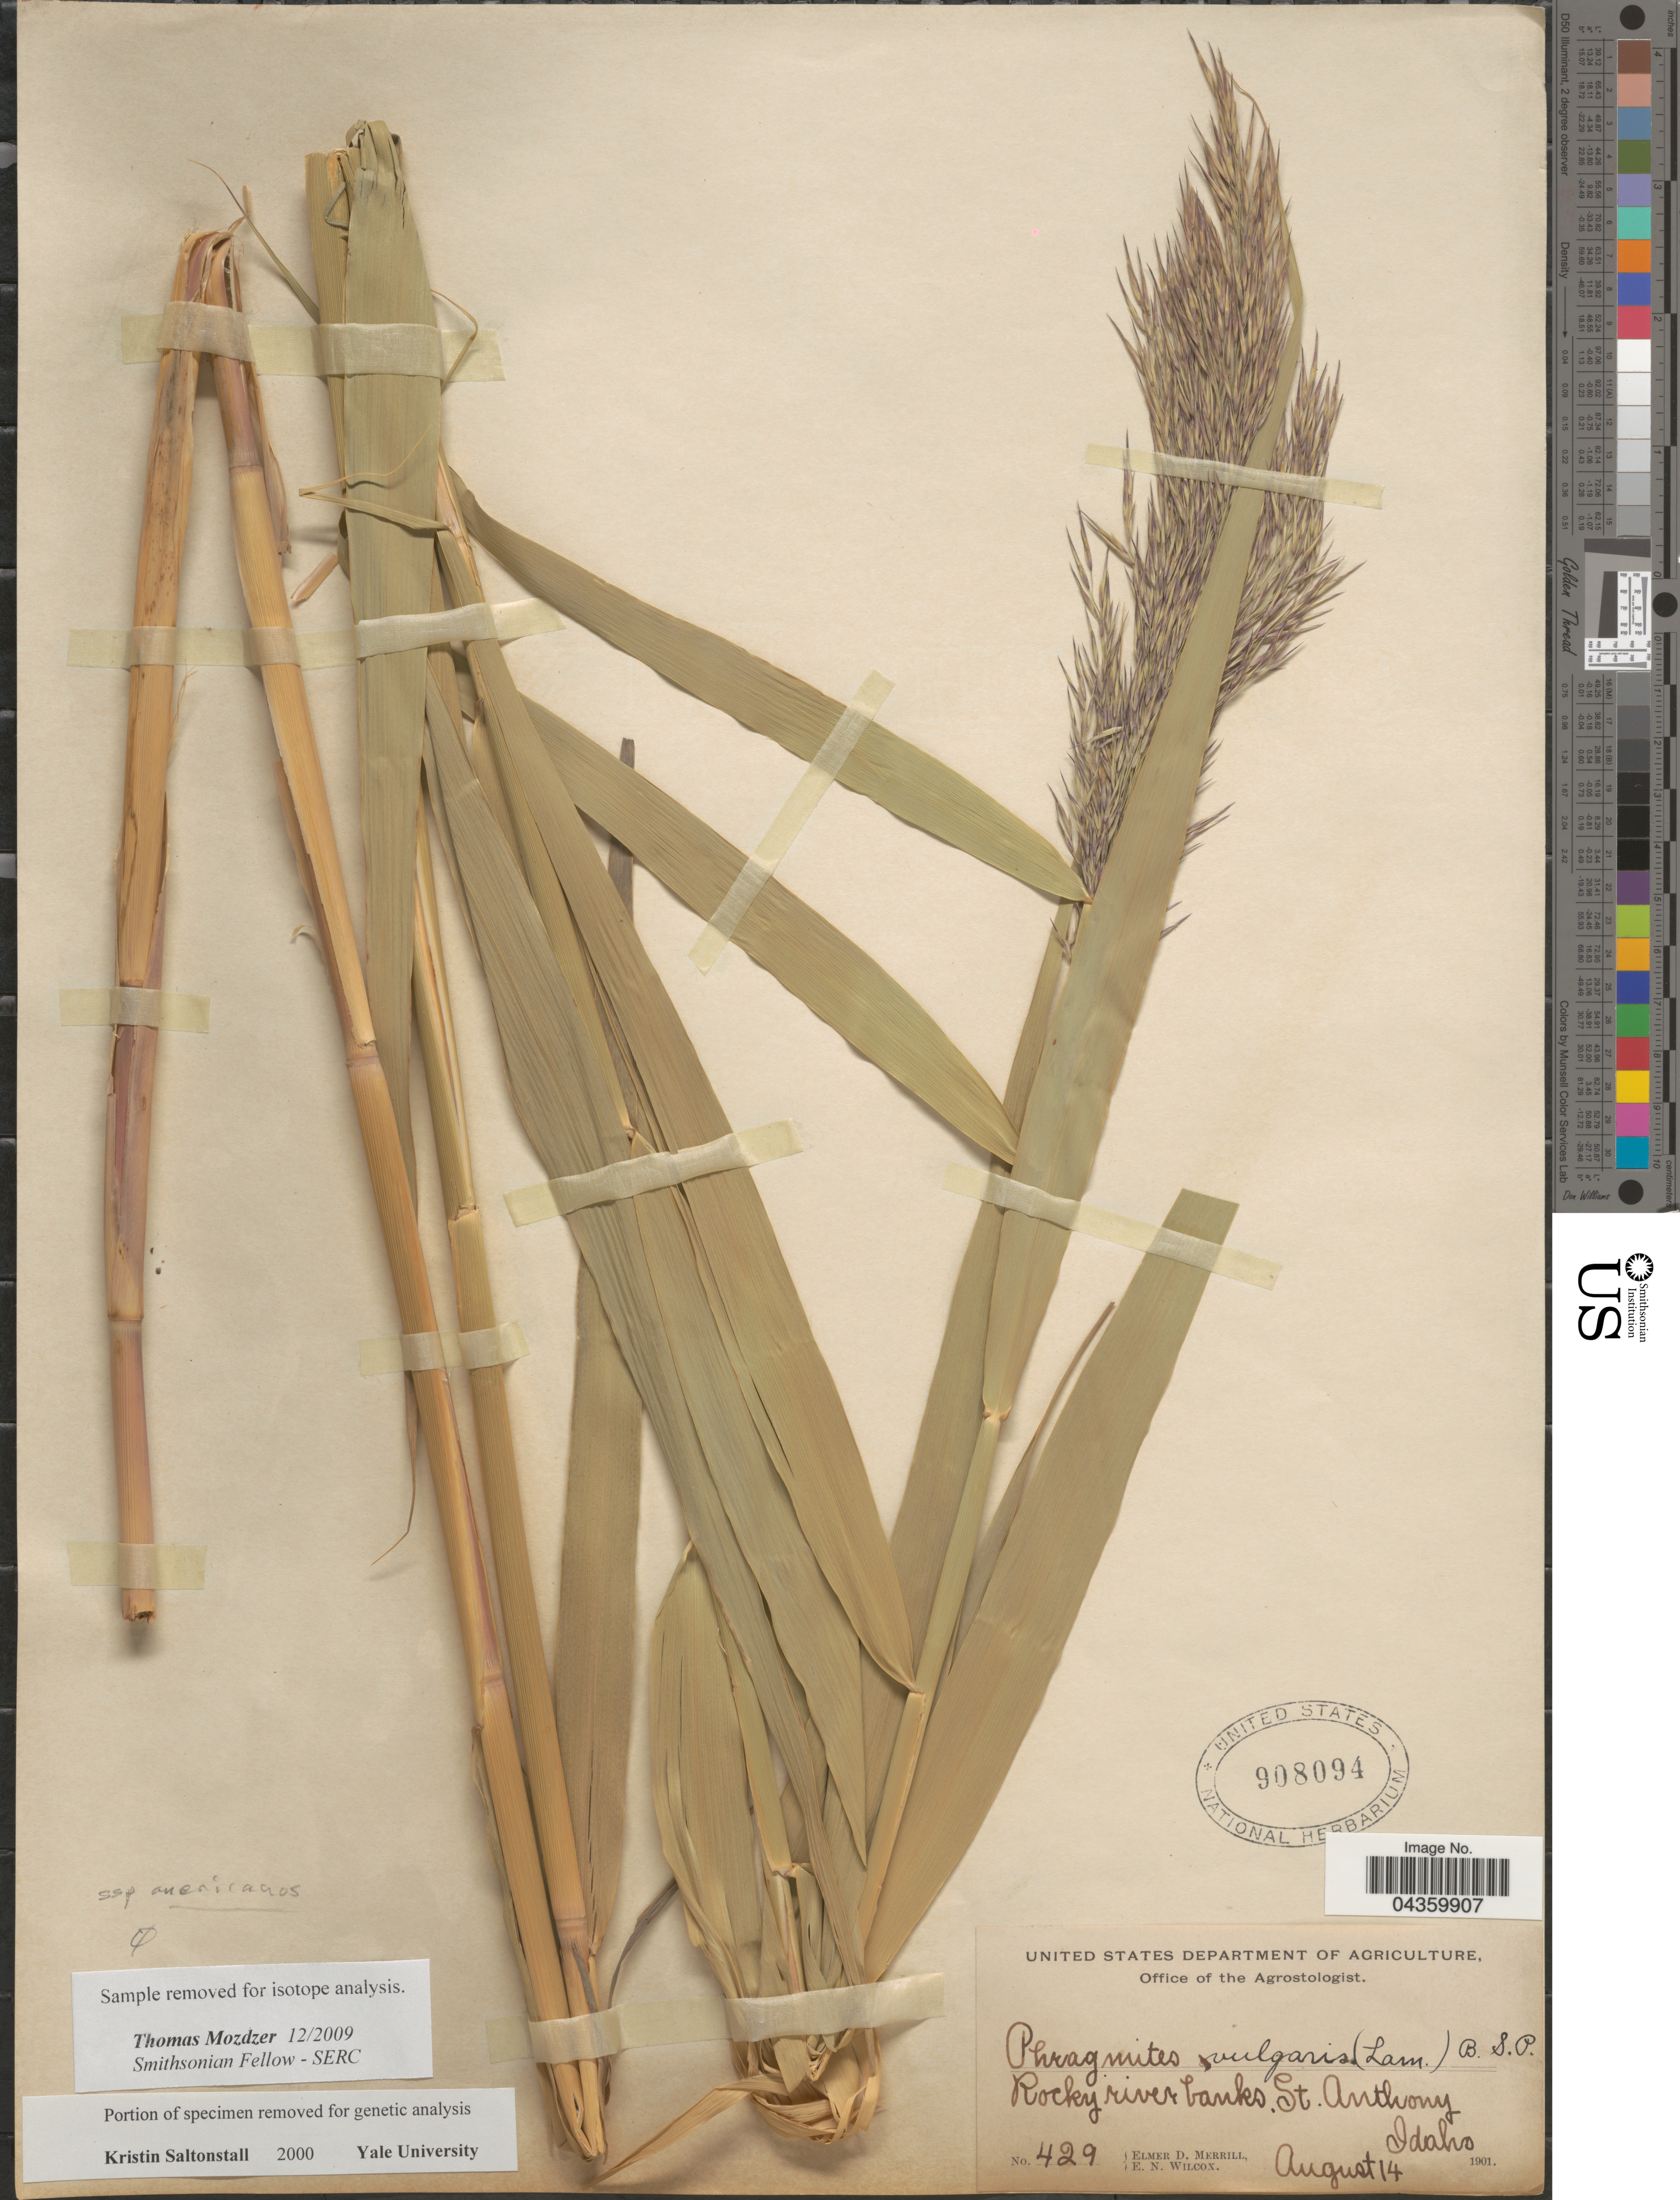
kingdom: Plantae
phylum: Tracheophyta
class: Liliopsida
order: Poales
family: Poaceae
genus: Phragmites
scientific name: Phragmites australis subsp. americanus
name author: Saltonstall & et al.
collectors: E. D. Merrill & E. Wilcox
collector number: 429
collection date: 1901-08-14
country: United States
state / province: Idaho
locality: Rocky river banks. St. Anthony.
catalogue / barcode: US 908094